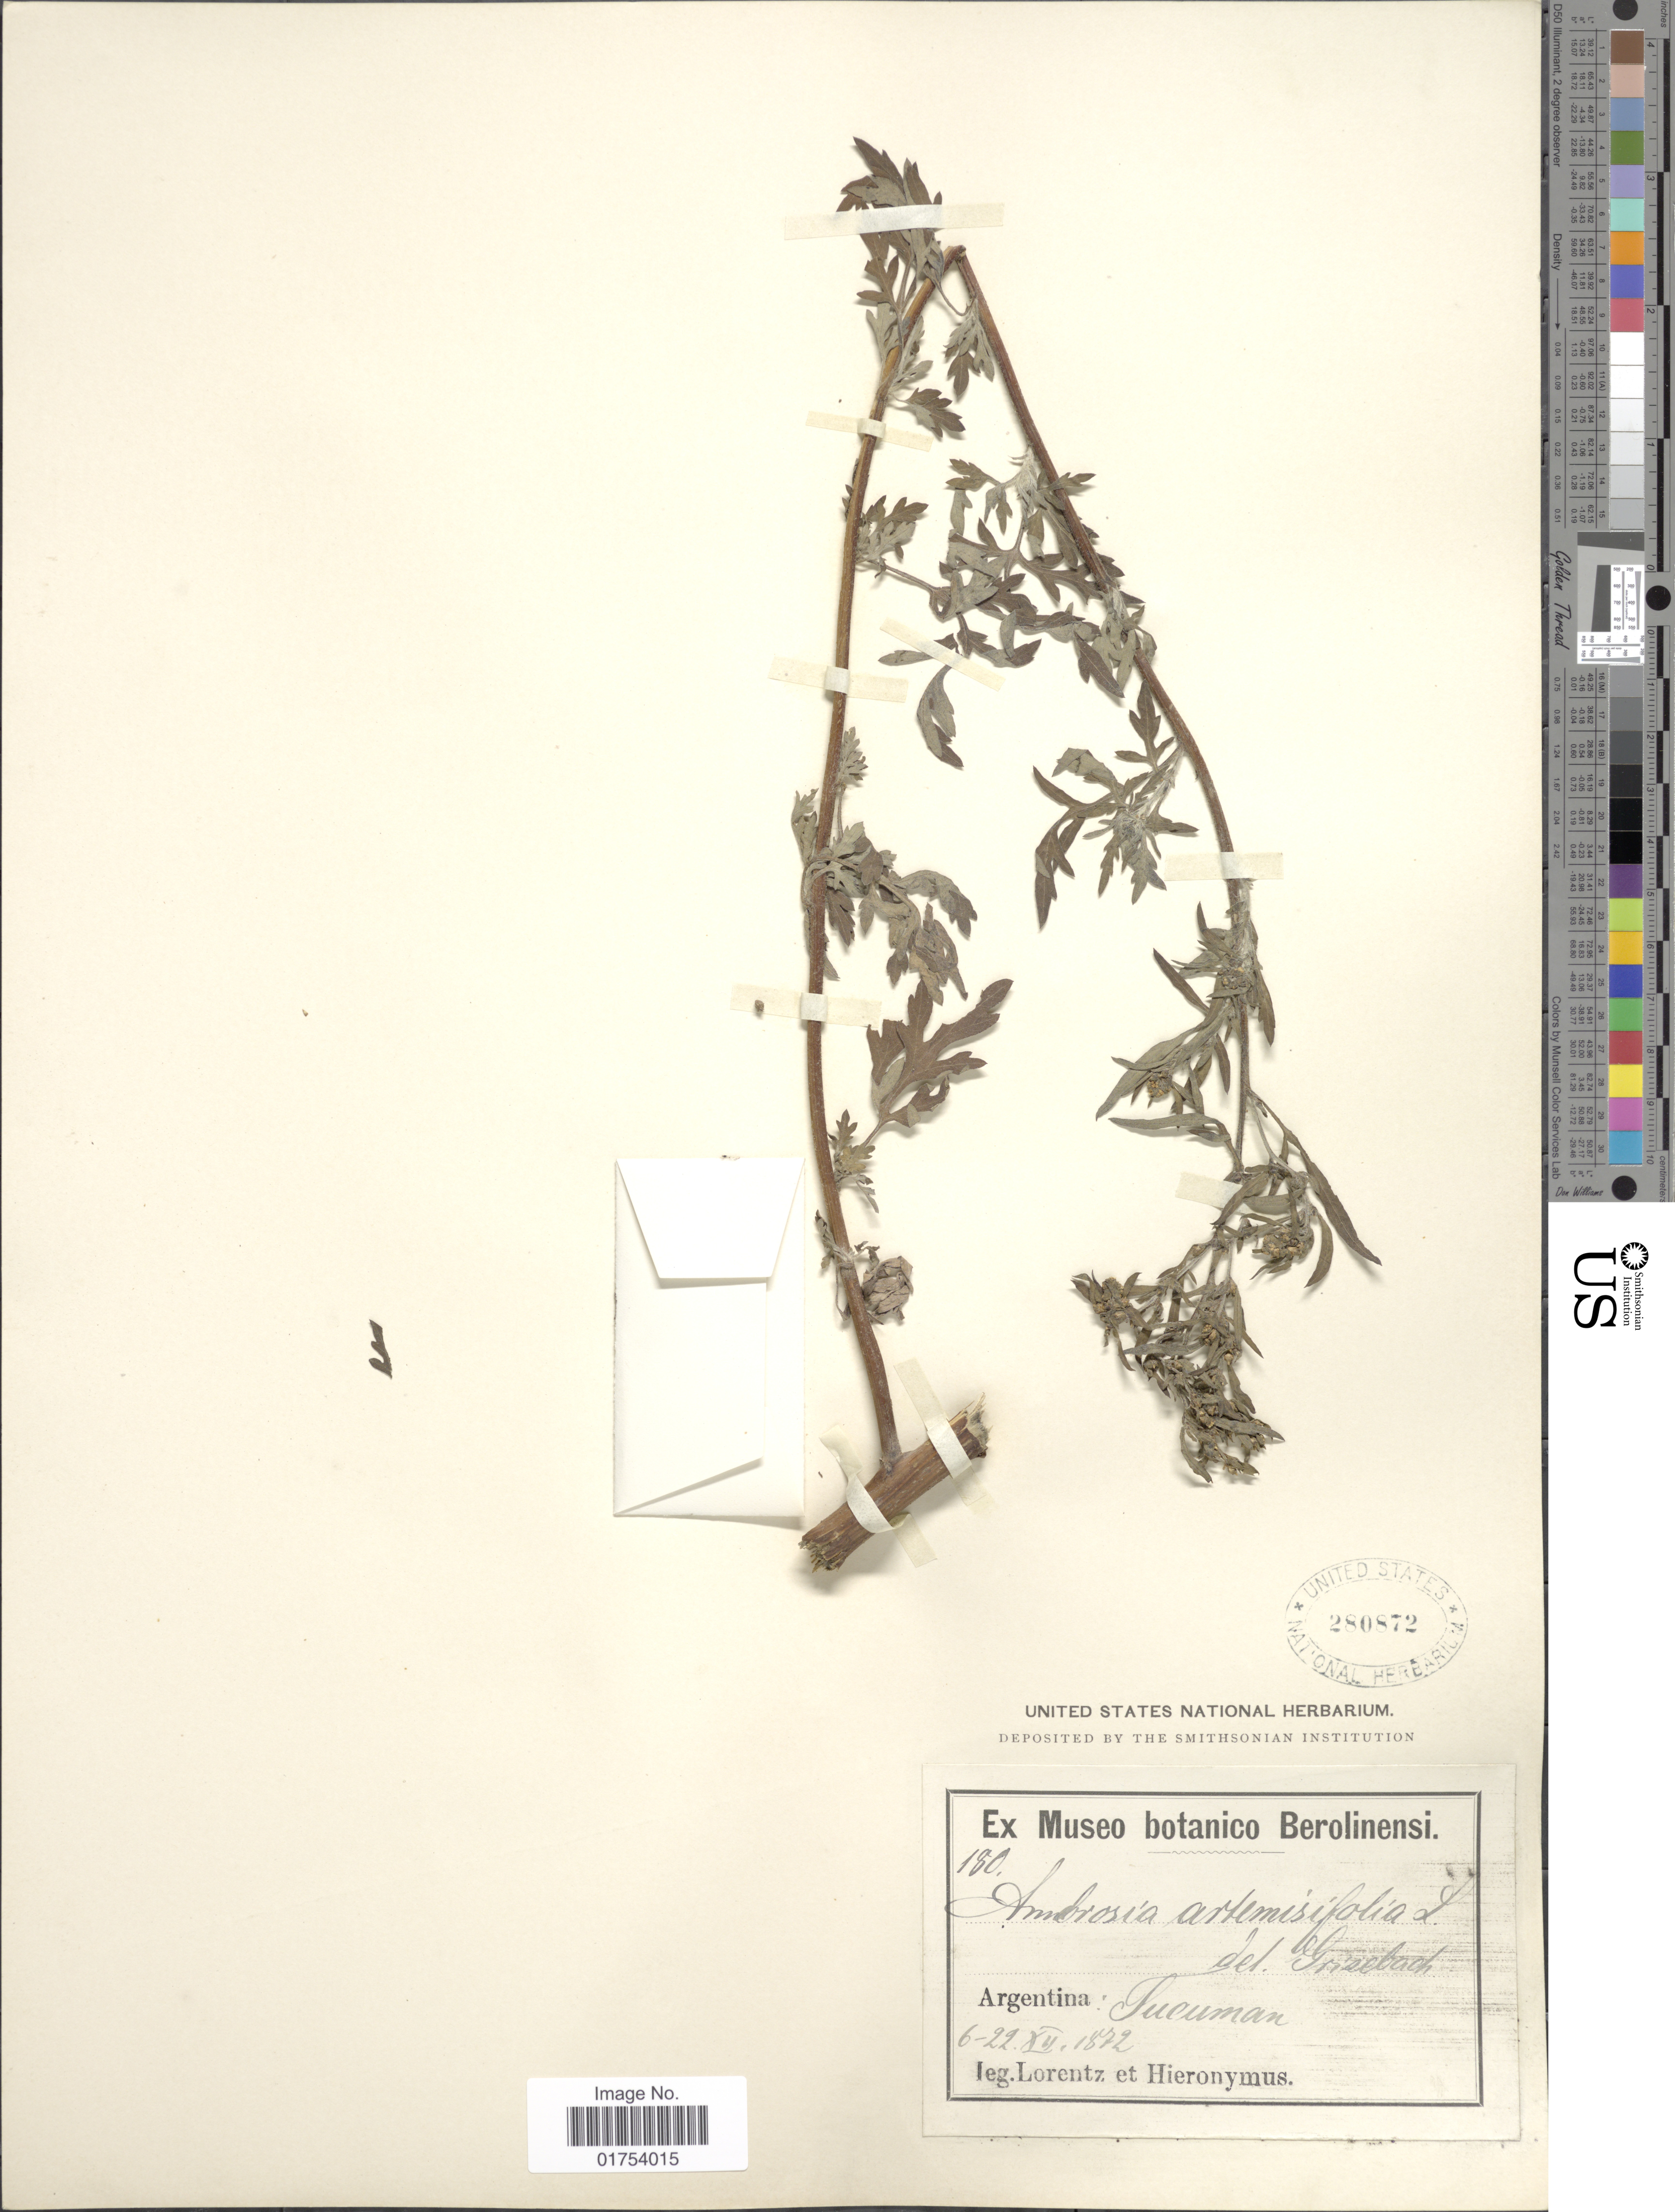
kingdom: Plantae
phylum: Tracheophyta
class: Magnoliopsida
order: Asterales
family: Asteraceae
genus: Ambrosia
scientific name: Ambrosia artemisiifolia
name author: L.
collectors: -. Lorentz & -. Hieronymus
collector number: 180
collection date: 1872-12-06/1872-12-22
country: Argentina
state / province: Tucuman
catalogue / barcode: US 280872